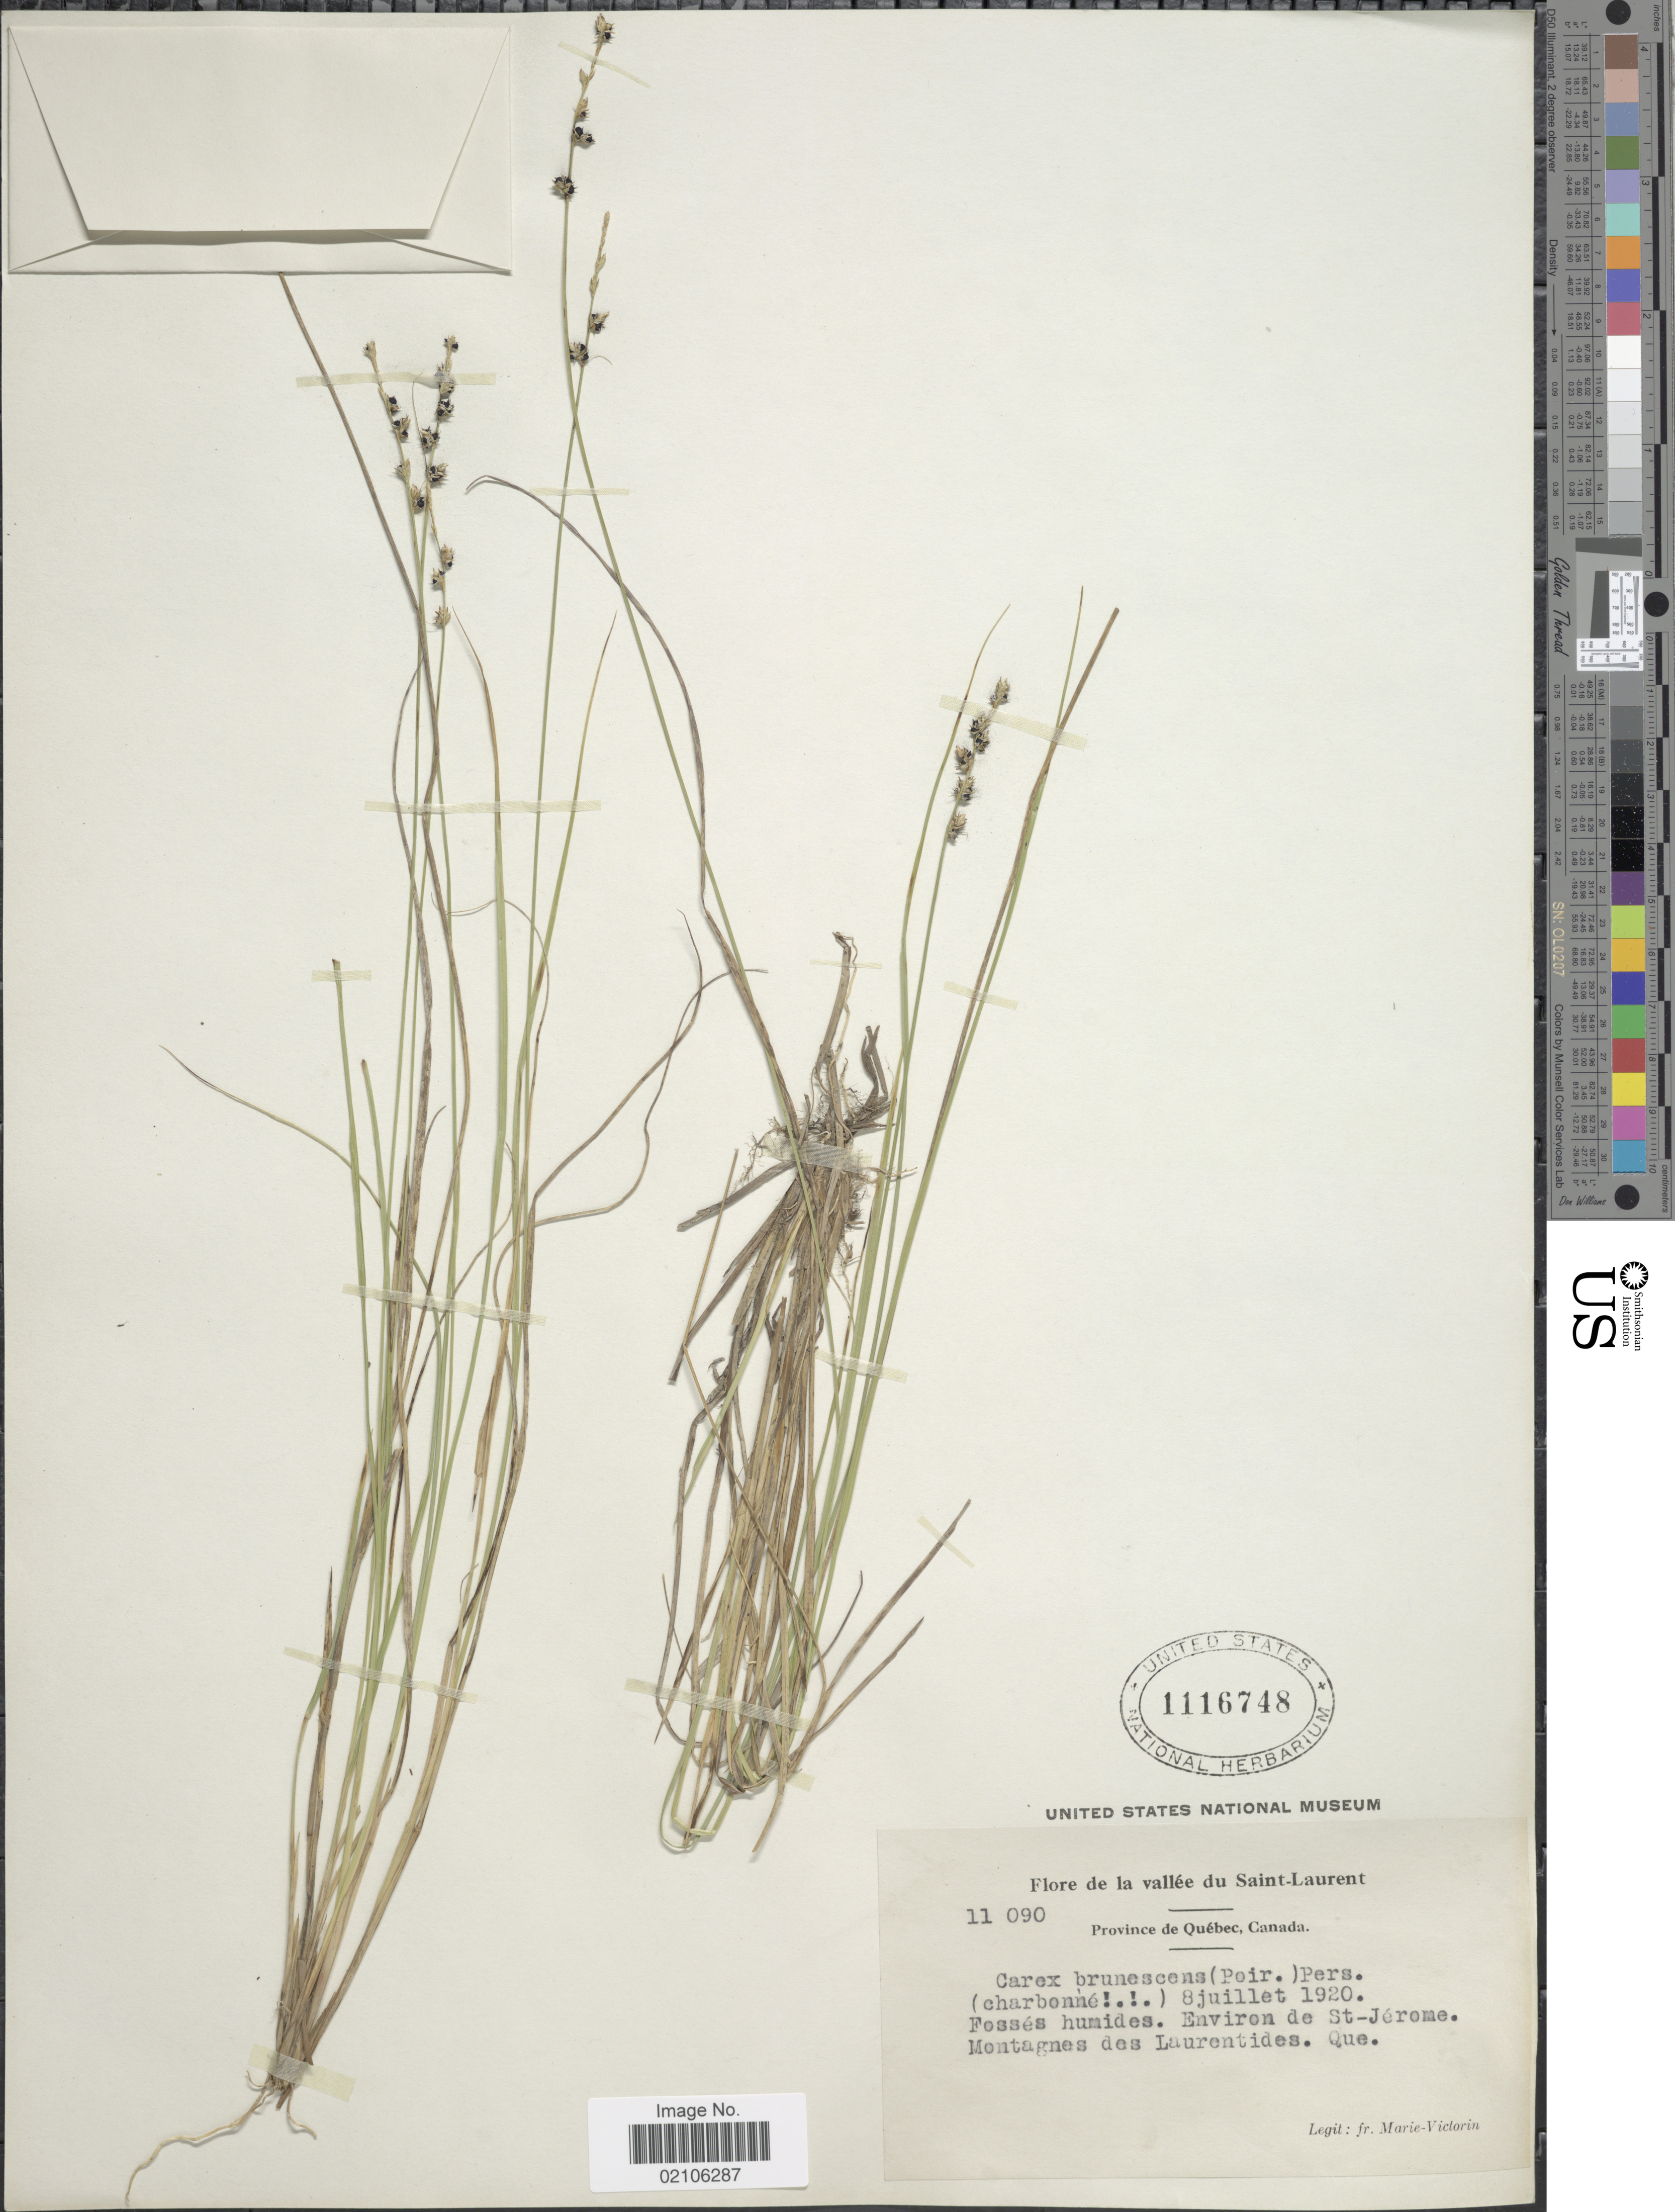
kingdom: Plantae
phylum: Tracheophyta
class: Liliopsida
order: Poales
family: Cyperaceae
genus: Carex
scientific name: Carex brunnescens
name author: (Pers.) Poir.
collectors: Fr. Marie-Victorin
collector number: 11090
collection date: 1920-07-08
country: Canada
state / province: Quebec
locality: De la vallee du Saint-Laurent, environ de St. Jerome, Montagnes des Laurentides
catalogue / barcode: US 1116748